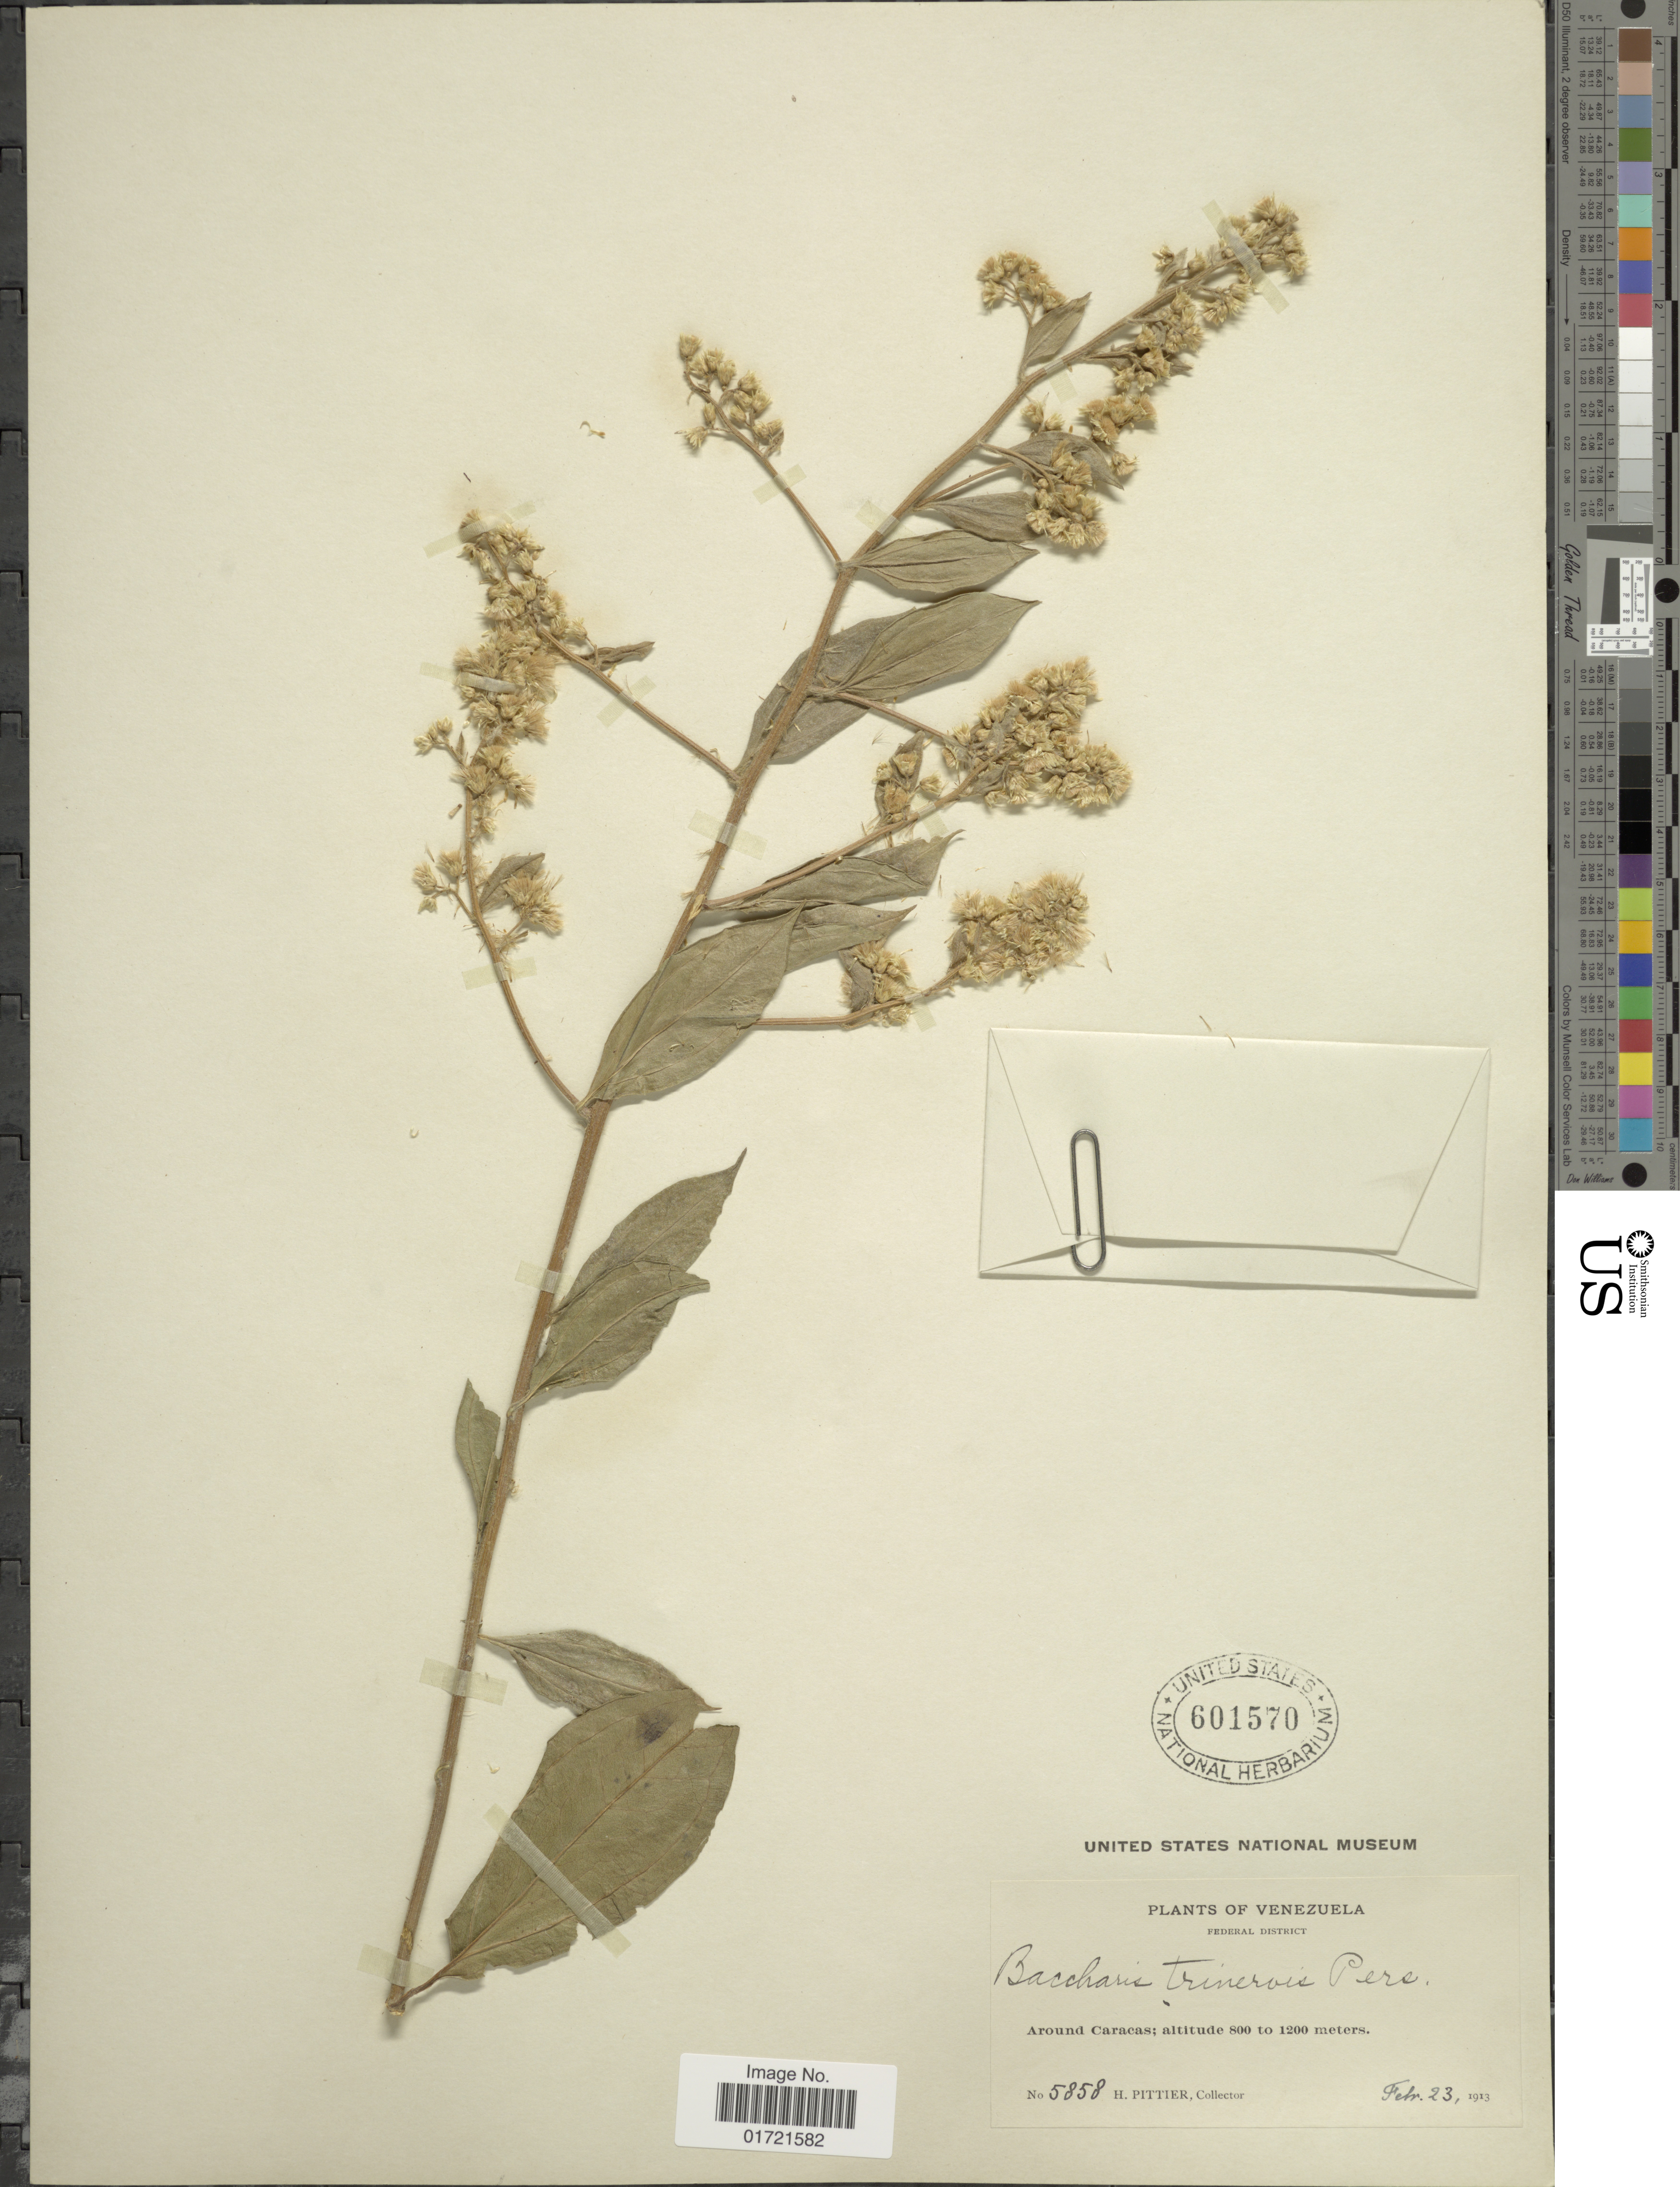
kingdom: Plantae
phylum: Tracheophyta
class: Magnoliopsida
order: Asterales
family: Asteraceae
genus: Baccharis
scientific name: Baccharis trinervis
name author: (Lam.) Pers.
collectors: H. F. Pittier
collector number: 5858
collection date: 1913-02-23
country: Venezuela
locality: Federal District, Around Caracas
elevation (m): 800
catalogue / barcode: US 601570